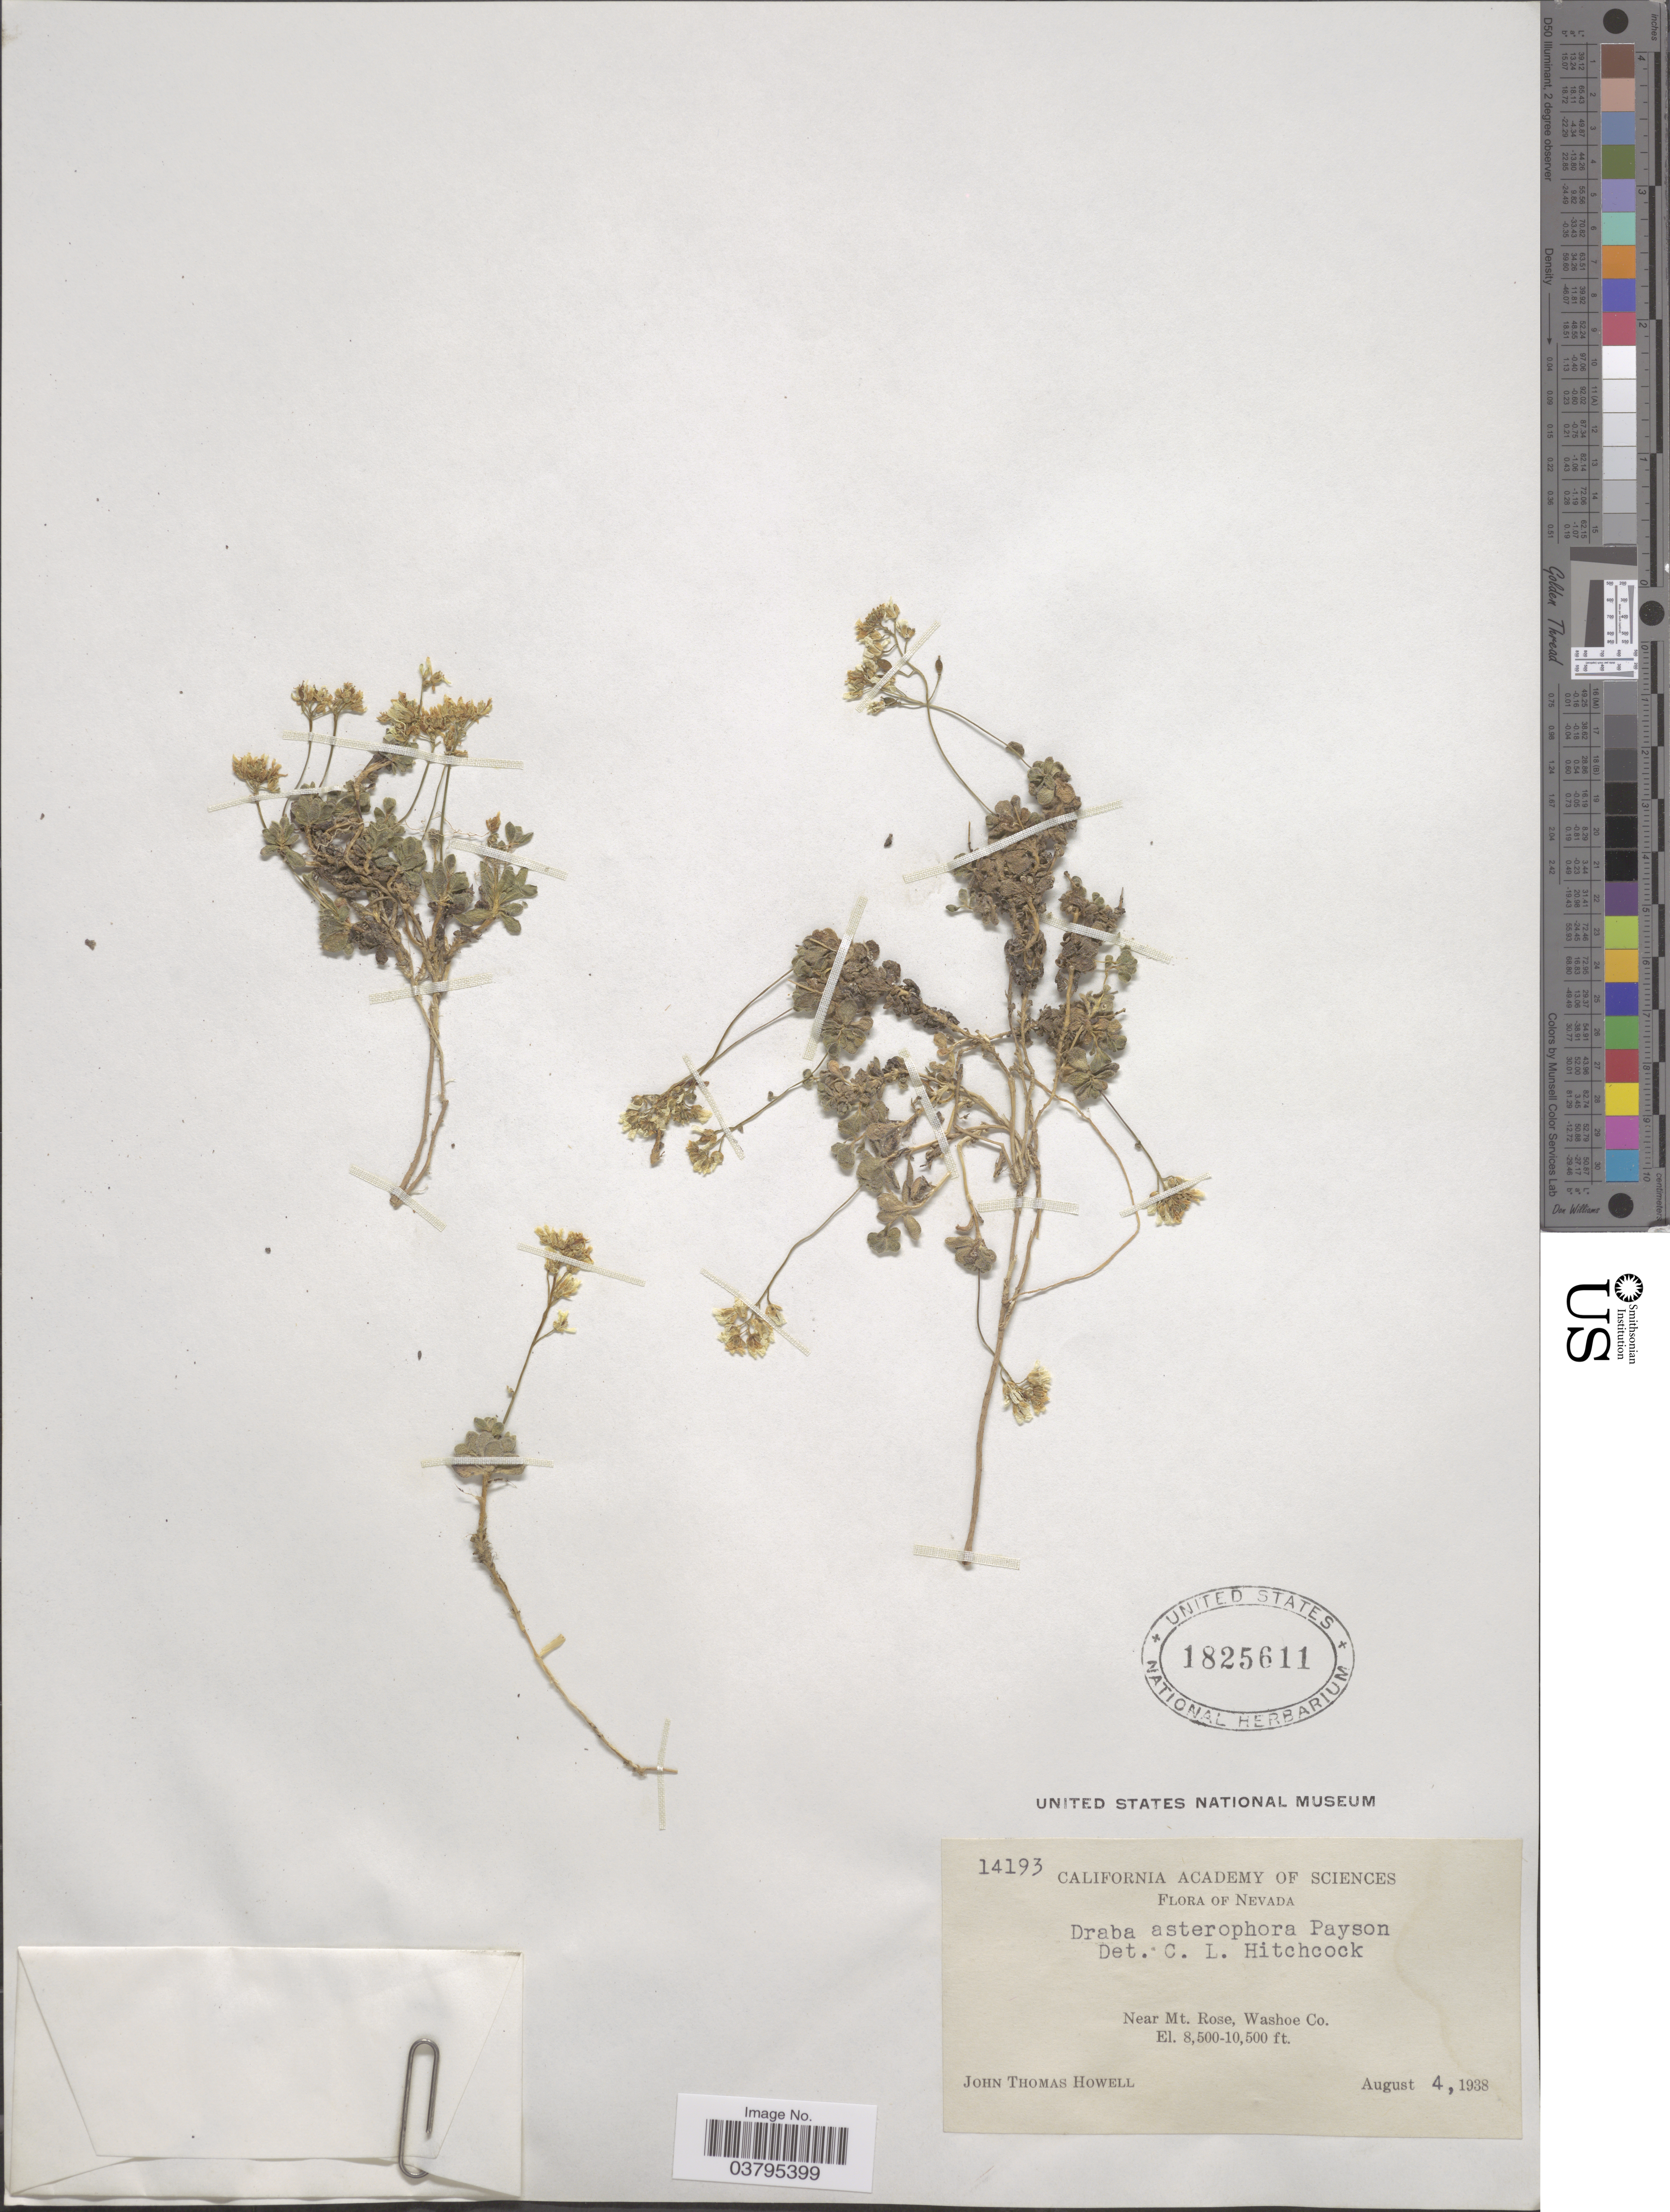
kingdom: Plantae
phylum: Tracheophyta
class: Magnoliopsida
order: Brassicales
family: Brassicaceae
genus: Draba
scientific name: Draba asterophora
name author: Payson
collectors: J. T. Howell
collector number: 14193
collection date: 1938-08-04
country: United States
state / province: Nevada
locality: Near Mt. Rose, Washoe Co.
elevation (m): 2591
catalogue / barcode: US 1825611